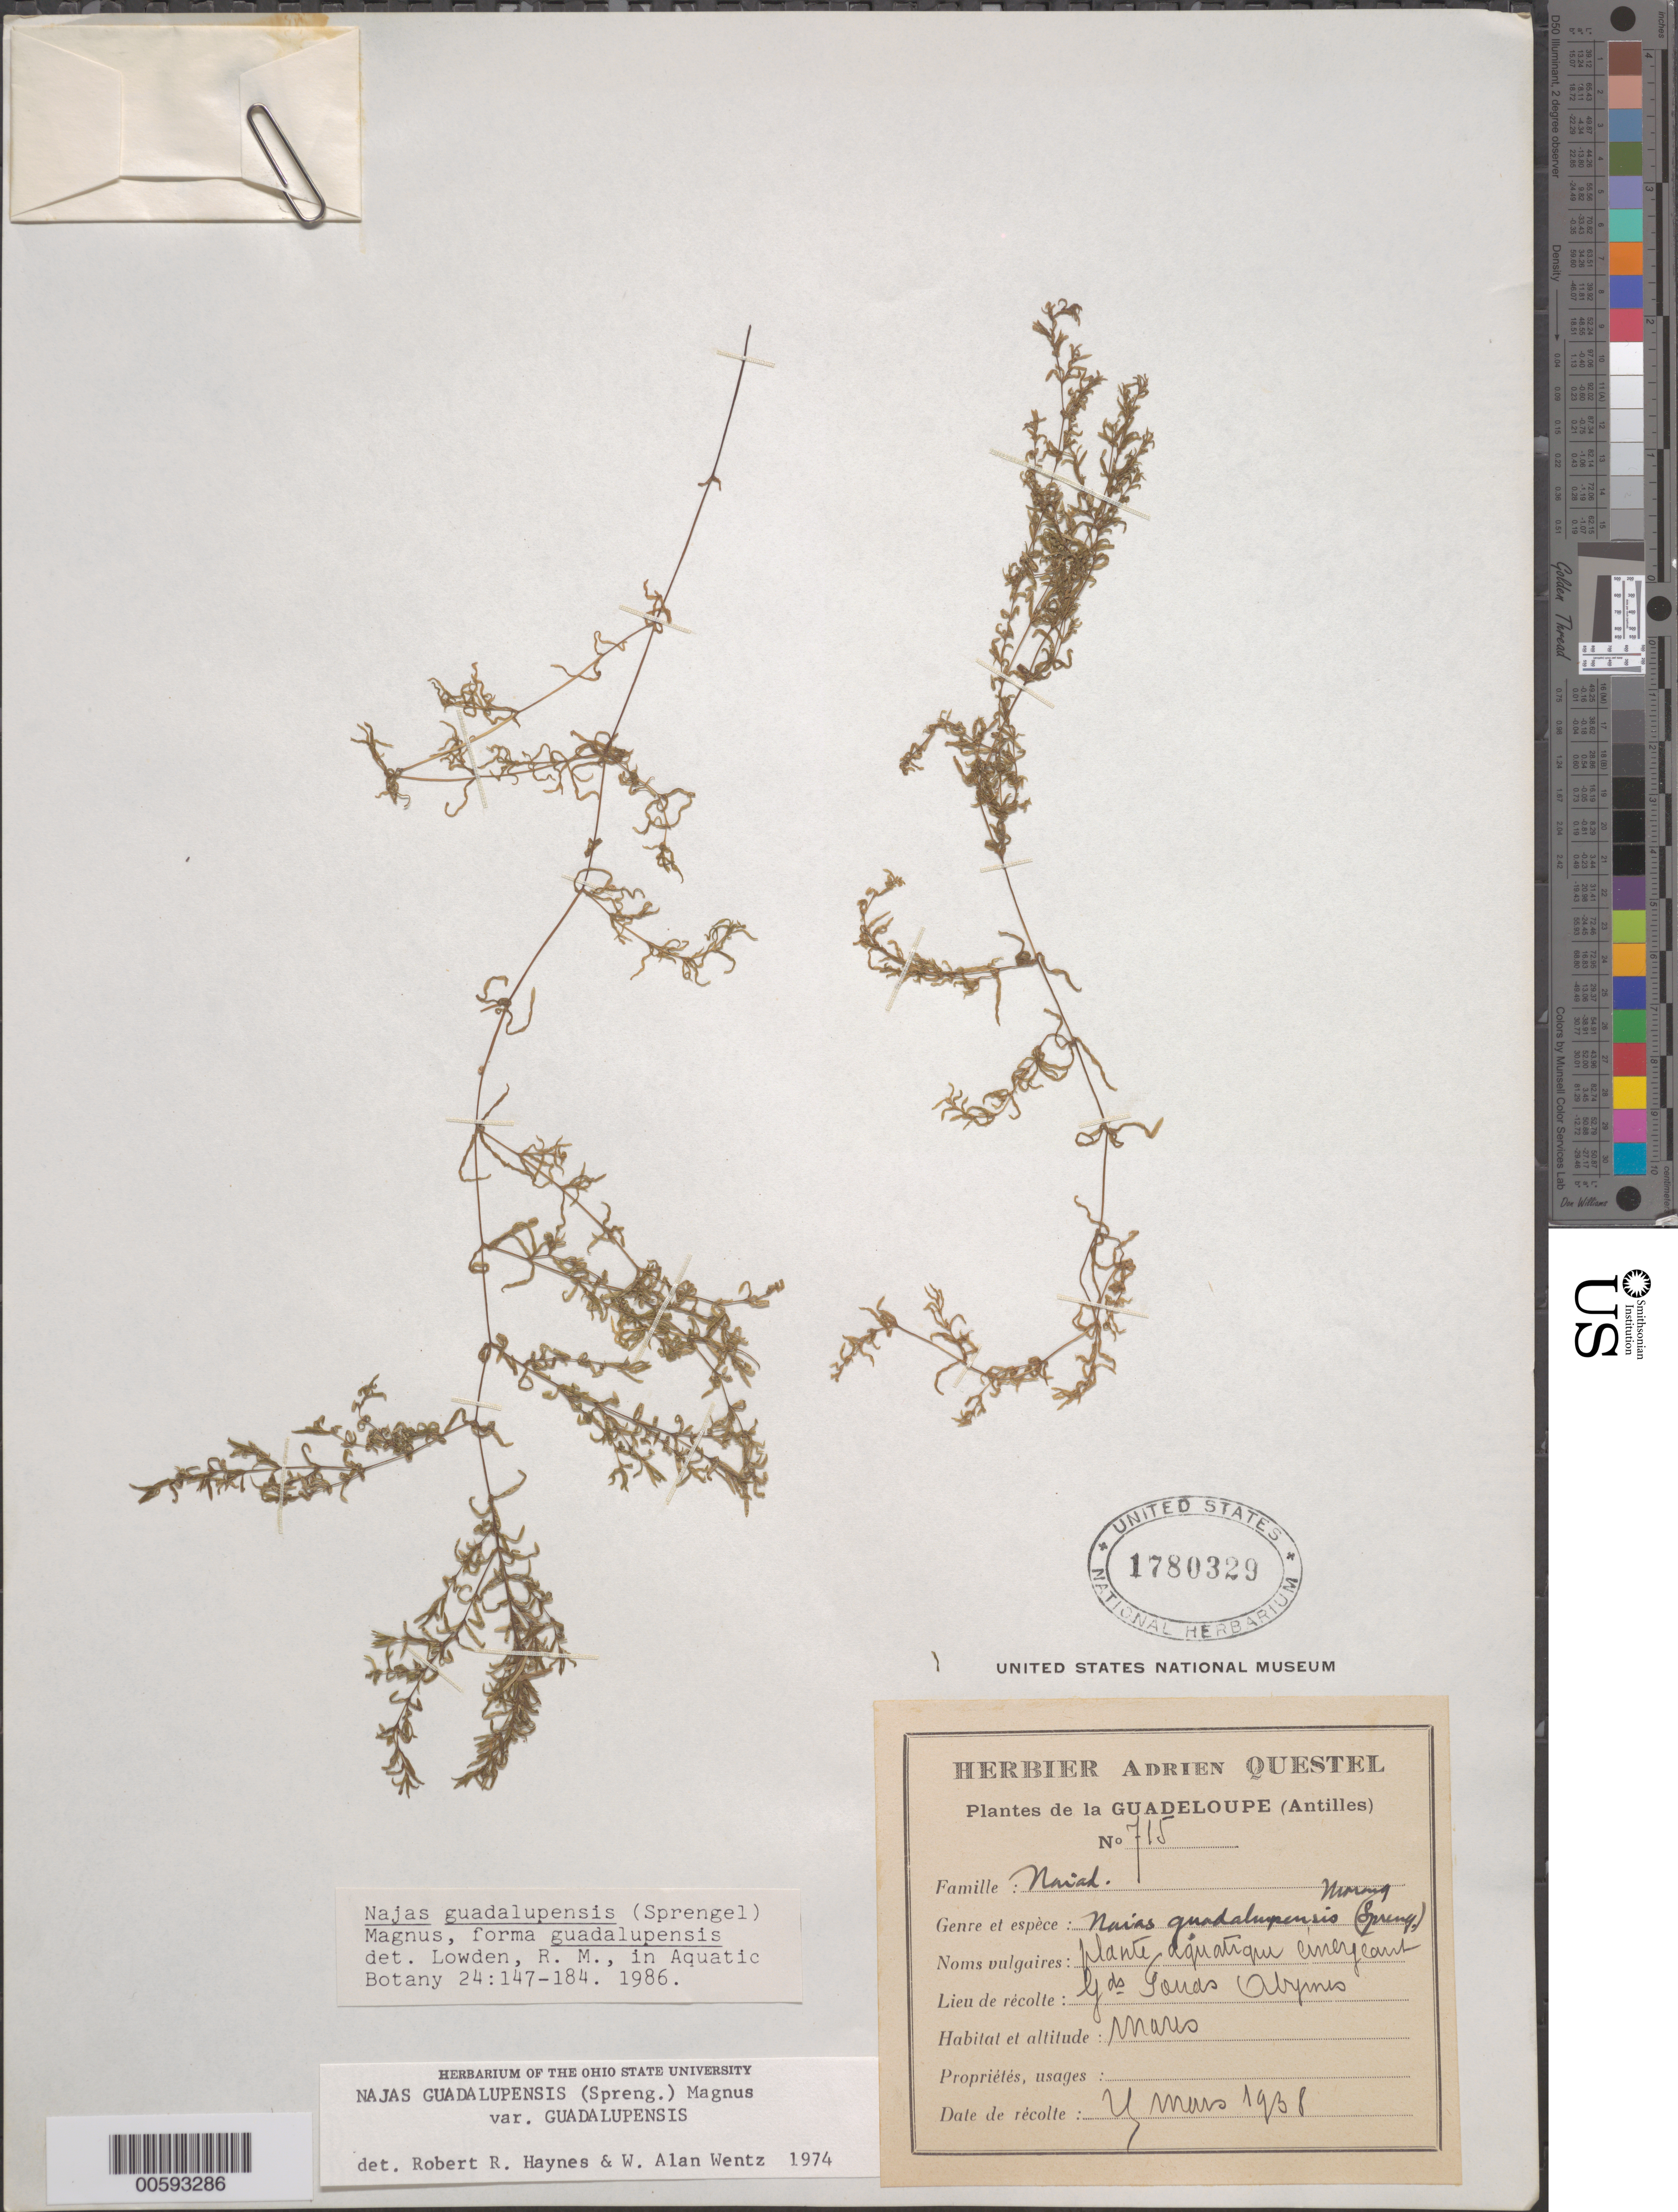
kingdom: Plantae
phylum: Tracheophyta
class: Liliopsida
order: Alismatales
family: Hydrocharitaceae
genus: Najas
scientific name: Najas guadalupensis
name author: (Spreng.) Magnus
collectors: A. Questel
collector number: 715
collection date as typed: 04 Mar 1938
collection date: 1938-03-04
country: Guadeloupe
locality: Antilles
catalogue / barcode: US 1780329